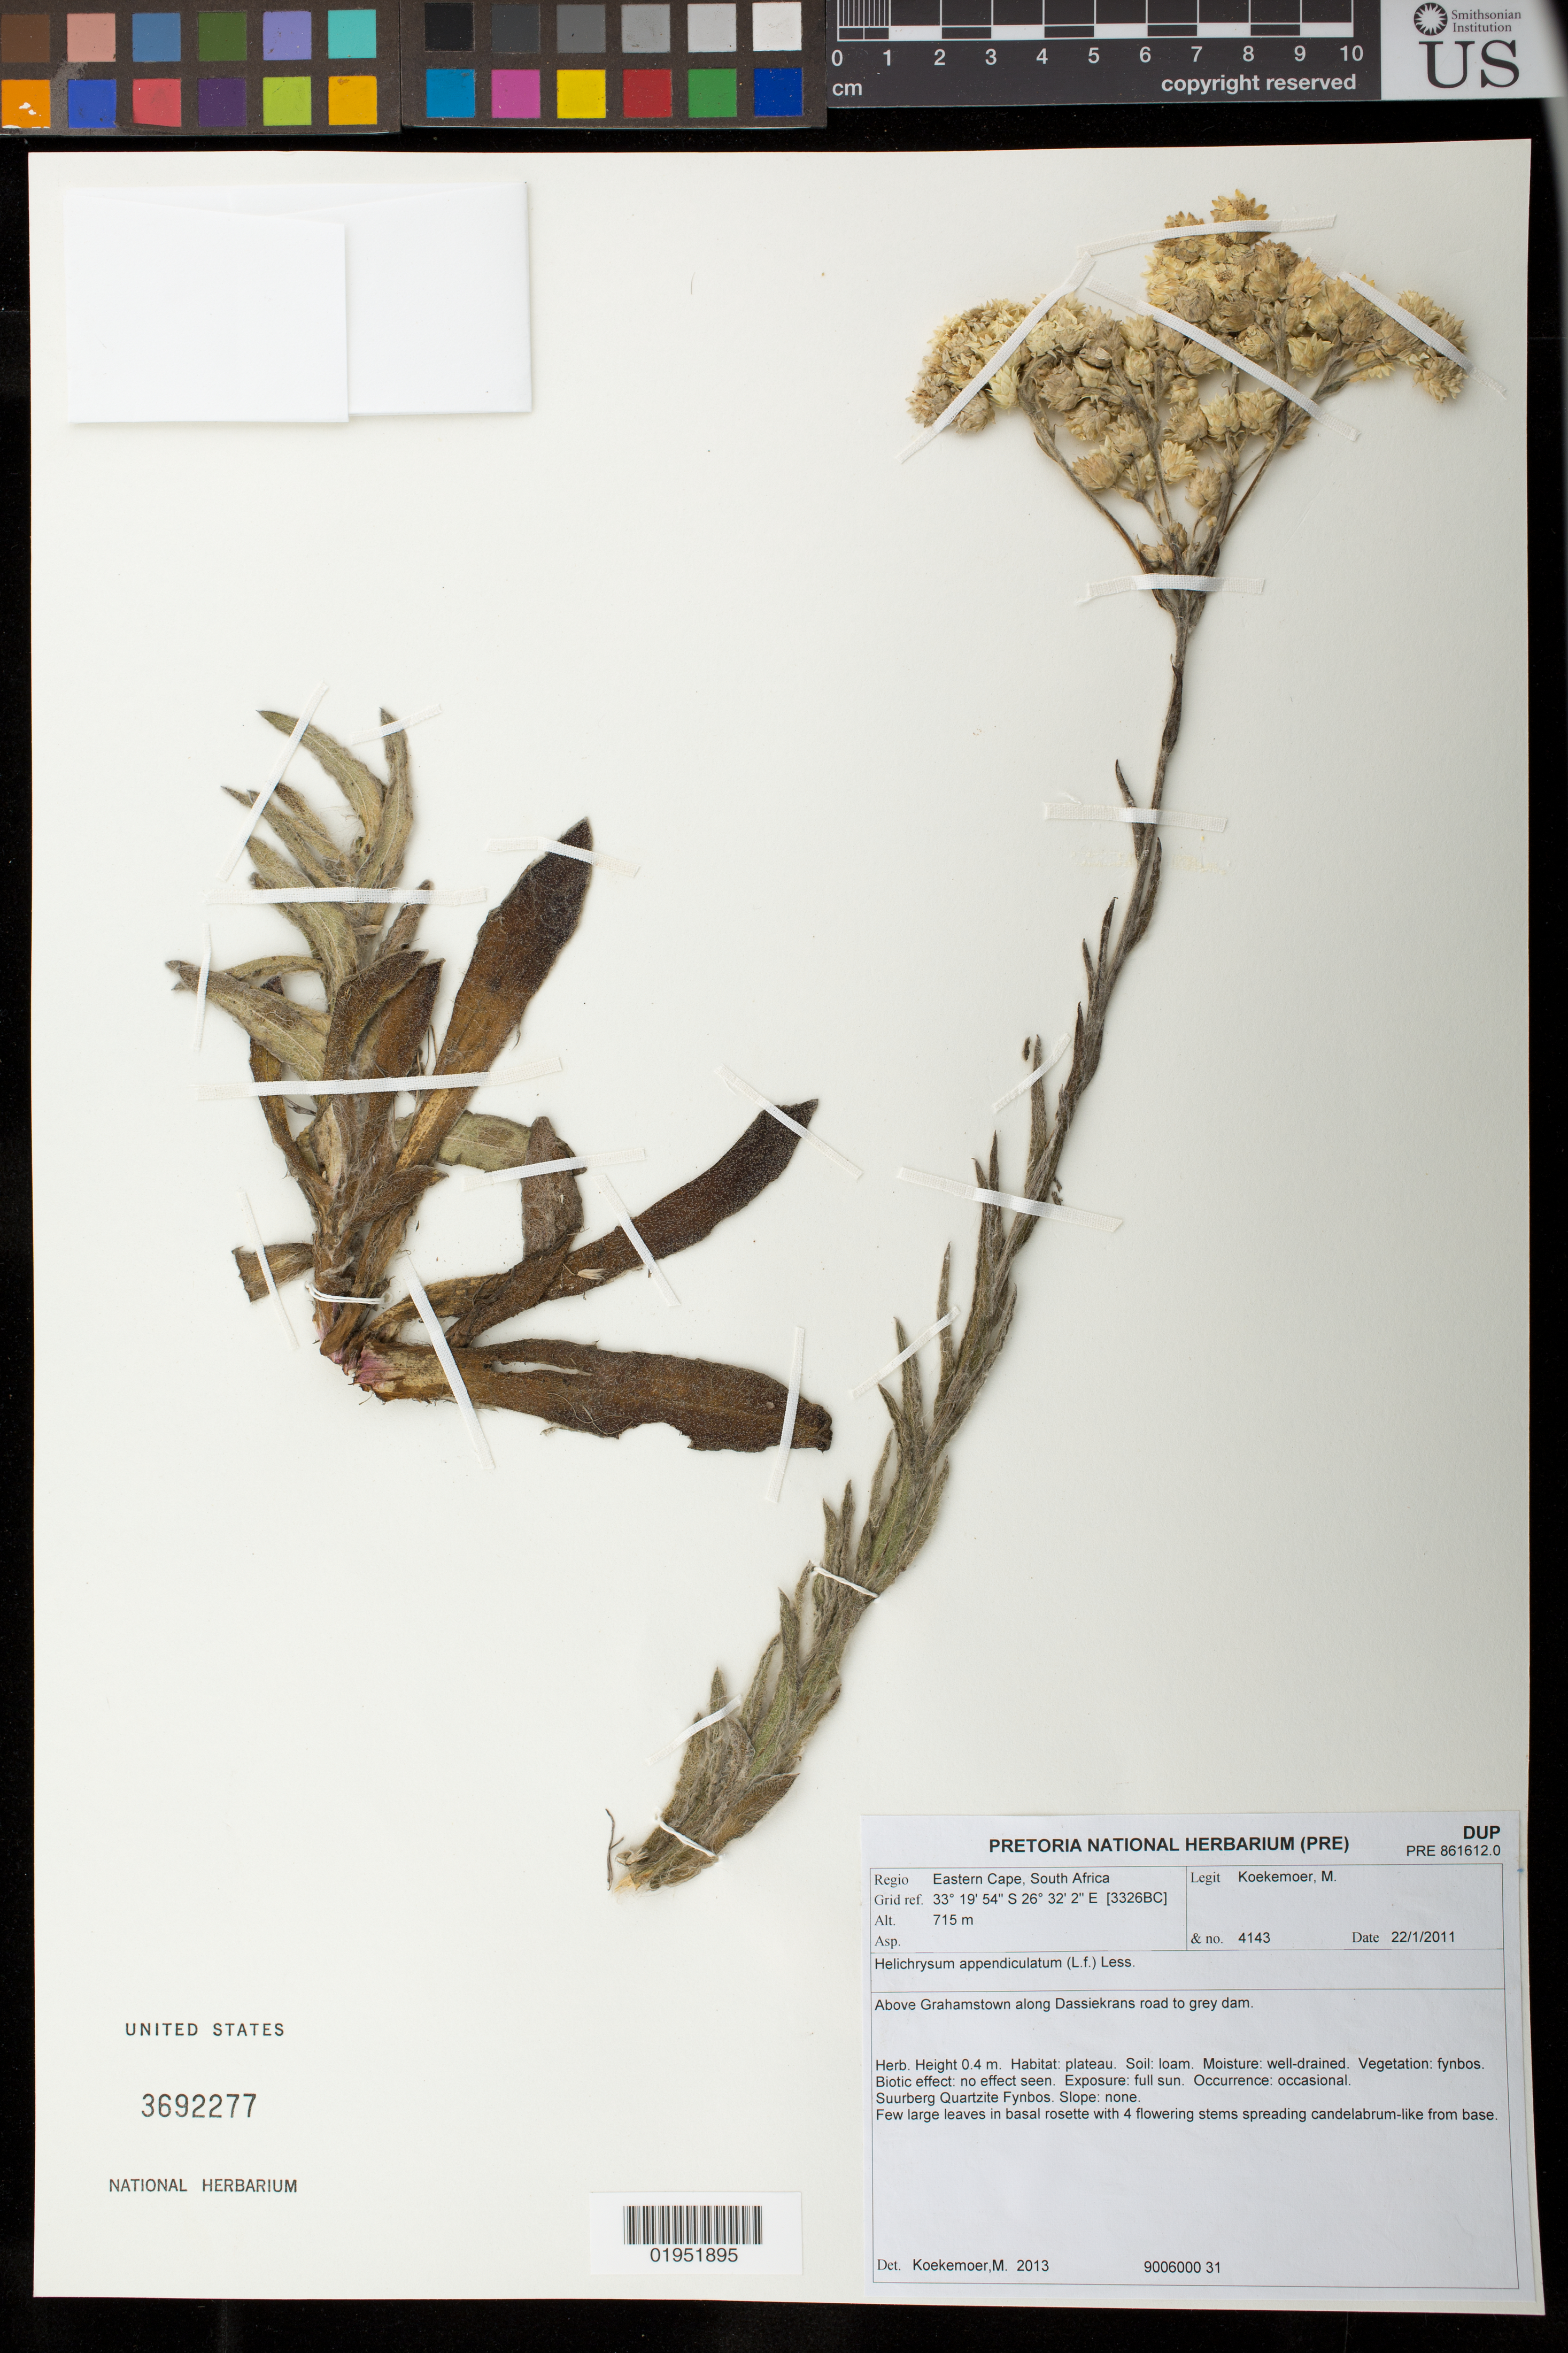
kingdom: Plantae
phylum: Tracheophyta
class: Magnoliopsida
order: Asterales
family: Asteraceae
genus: Helichrysum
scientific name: Helichrysum appendiculatum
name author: (L. f.) Less.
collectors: M. Koekemoer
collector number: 4143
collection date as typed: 22 Jan 2011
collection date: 2011-01-22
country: South Africa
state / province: Eastern Cape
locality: Near Grahamstown at Jameson dam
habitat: Suurberg Quartzite Fynbos; loam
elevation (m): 648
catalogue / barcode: US 3692277